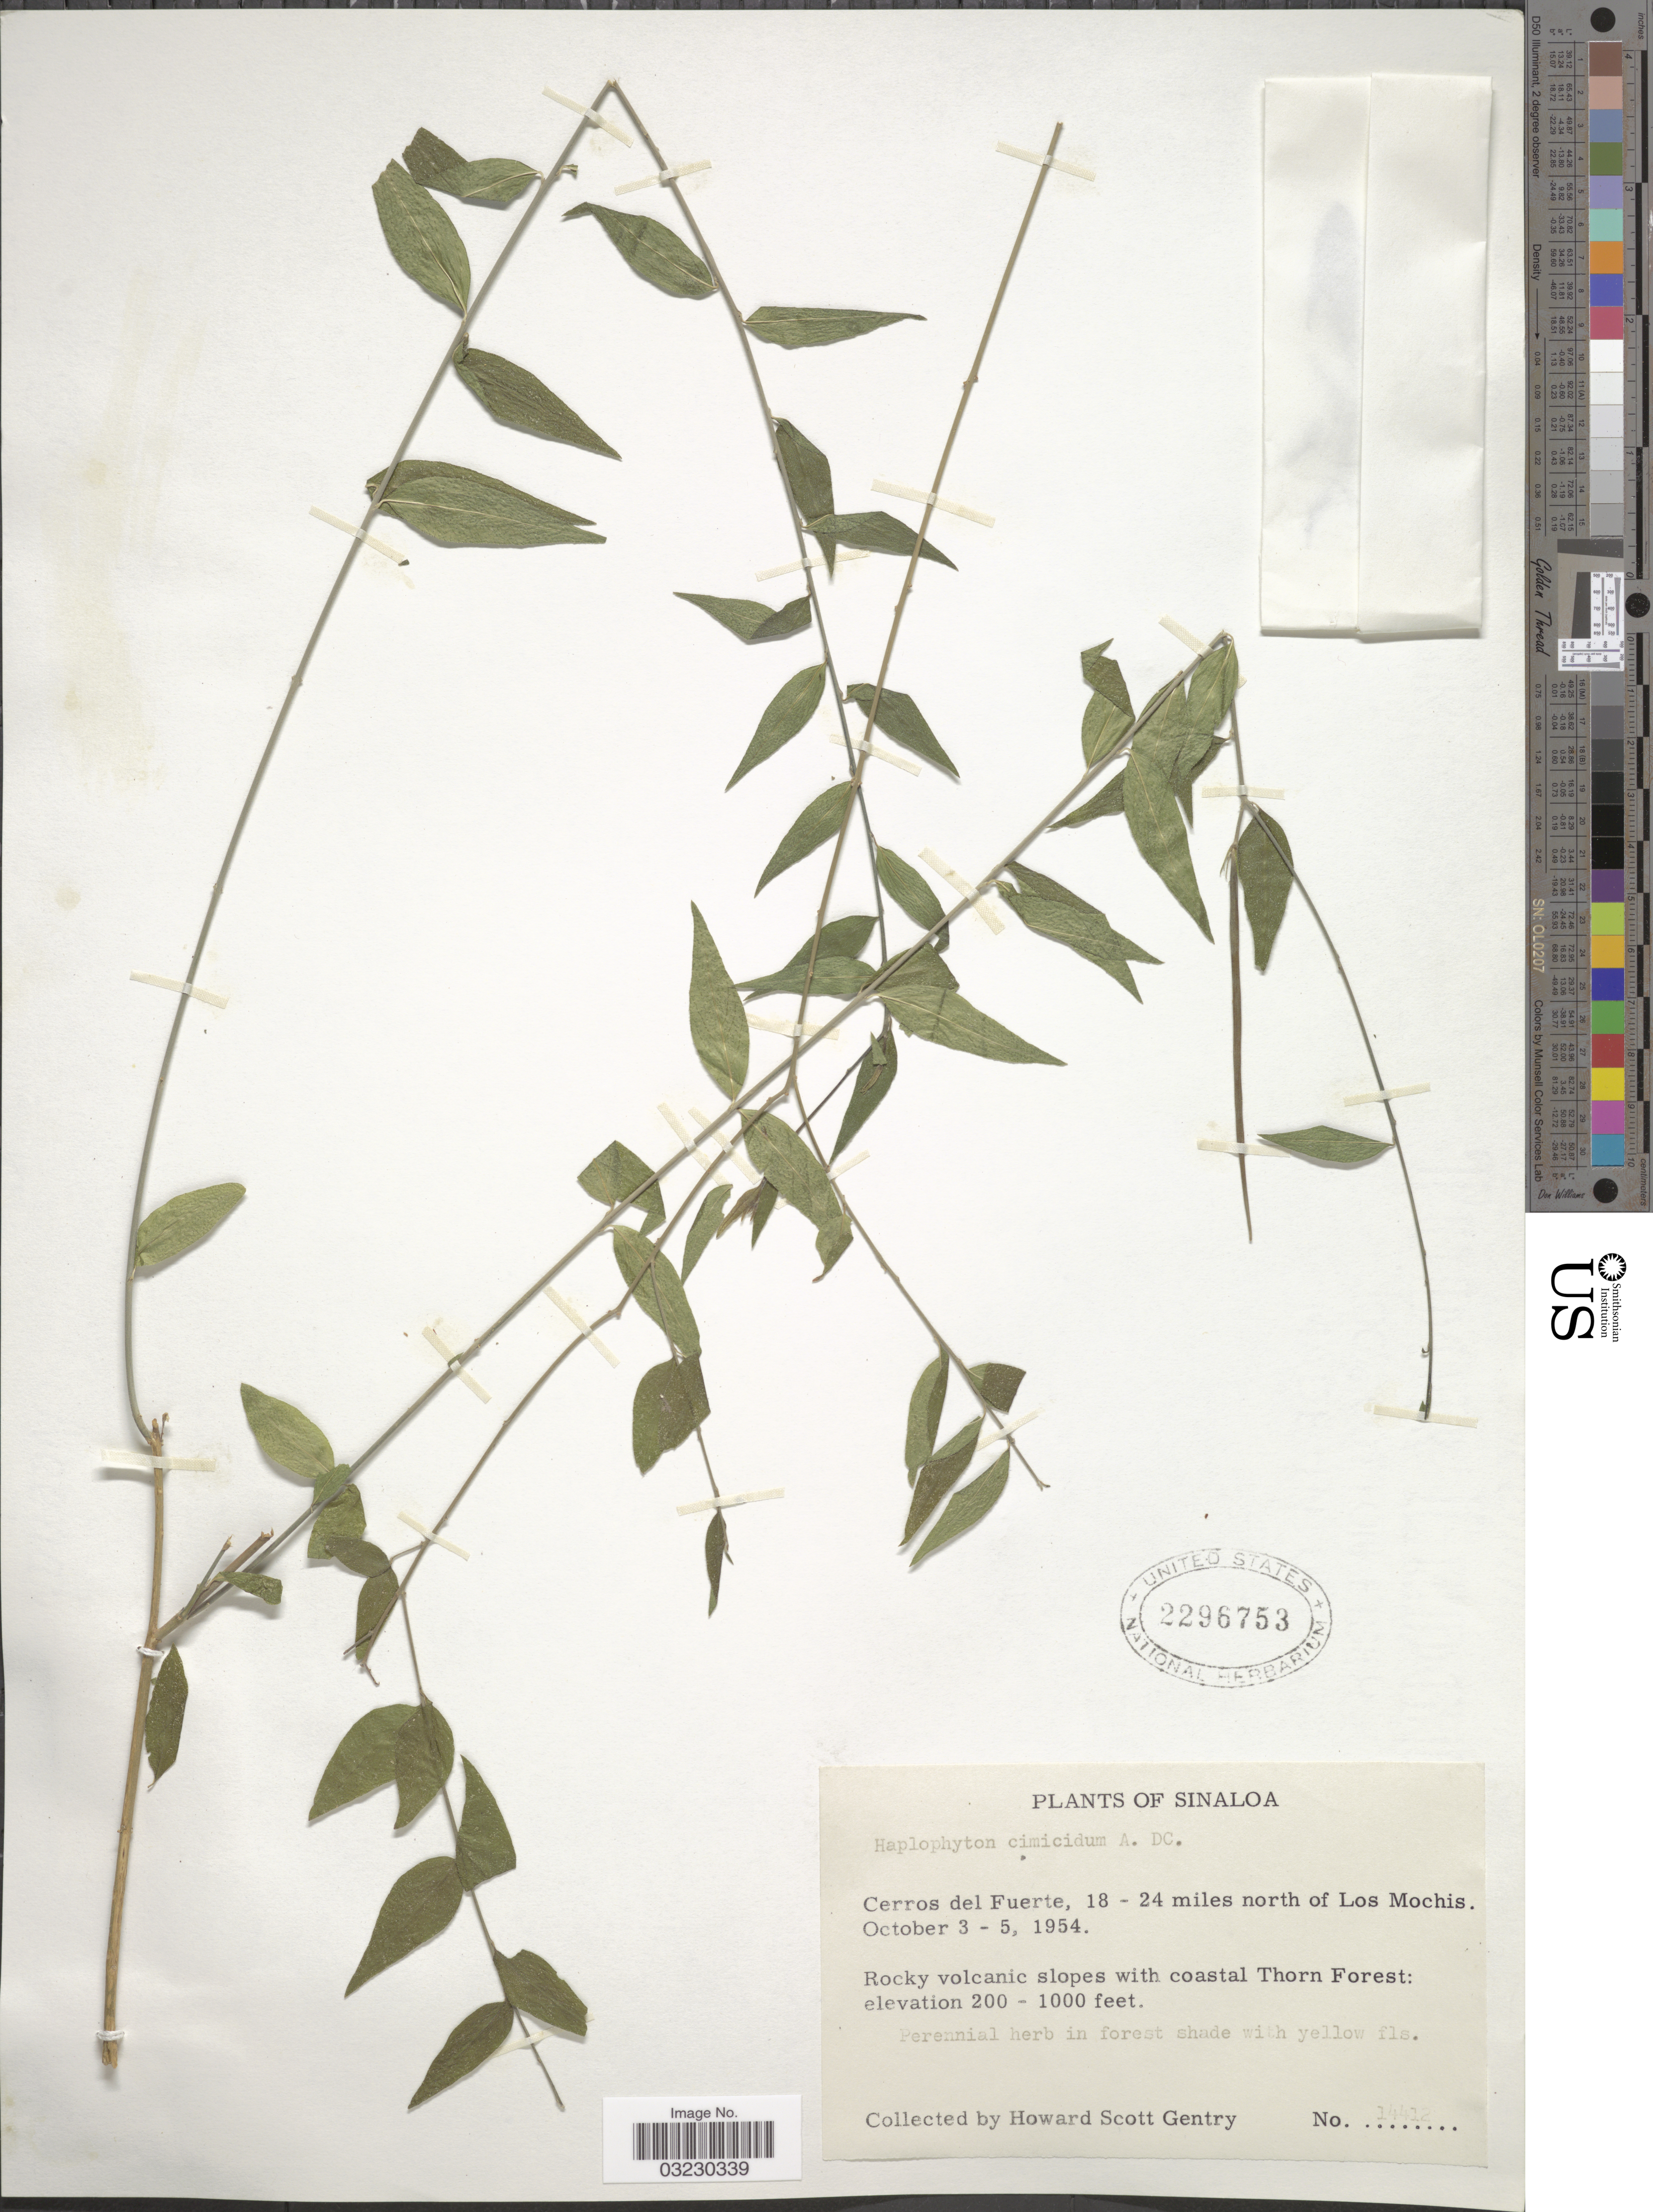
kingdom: Plantae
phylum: Tracheophyta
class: Magnoliopsida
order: Gentianales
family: Apocynaceae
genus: Haplophyton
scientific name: Haplophyton cimicidum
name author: A. DC.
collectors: H. S. Gentry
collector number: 14412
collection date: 1954-10-03/1954-10-05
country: Mexico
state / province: Sinaloa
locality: Cerros del Fuerte, 18 - 24 miles north of Los Mochis.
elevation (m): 61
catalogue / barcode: US 2296753